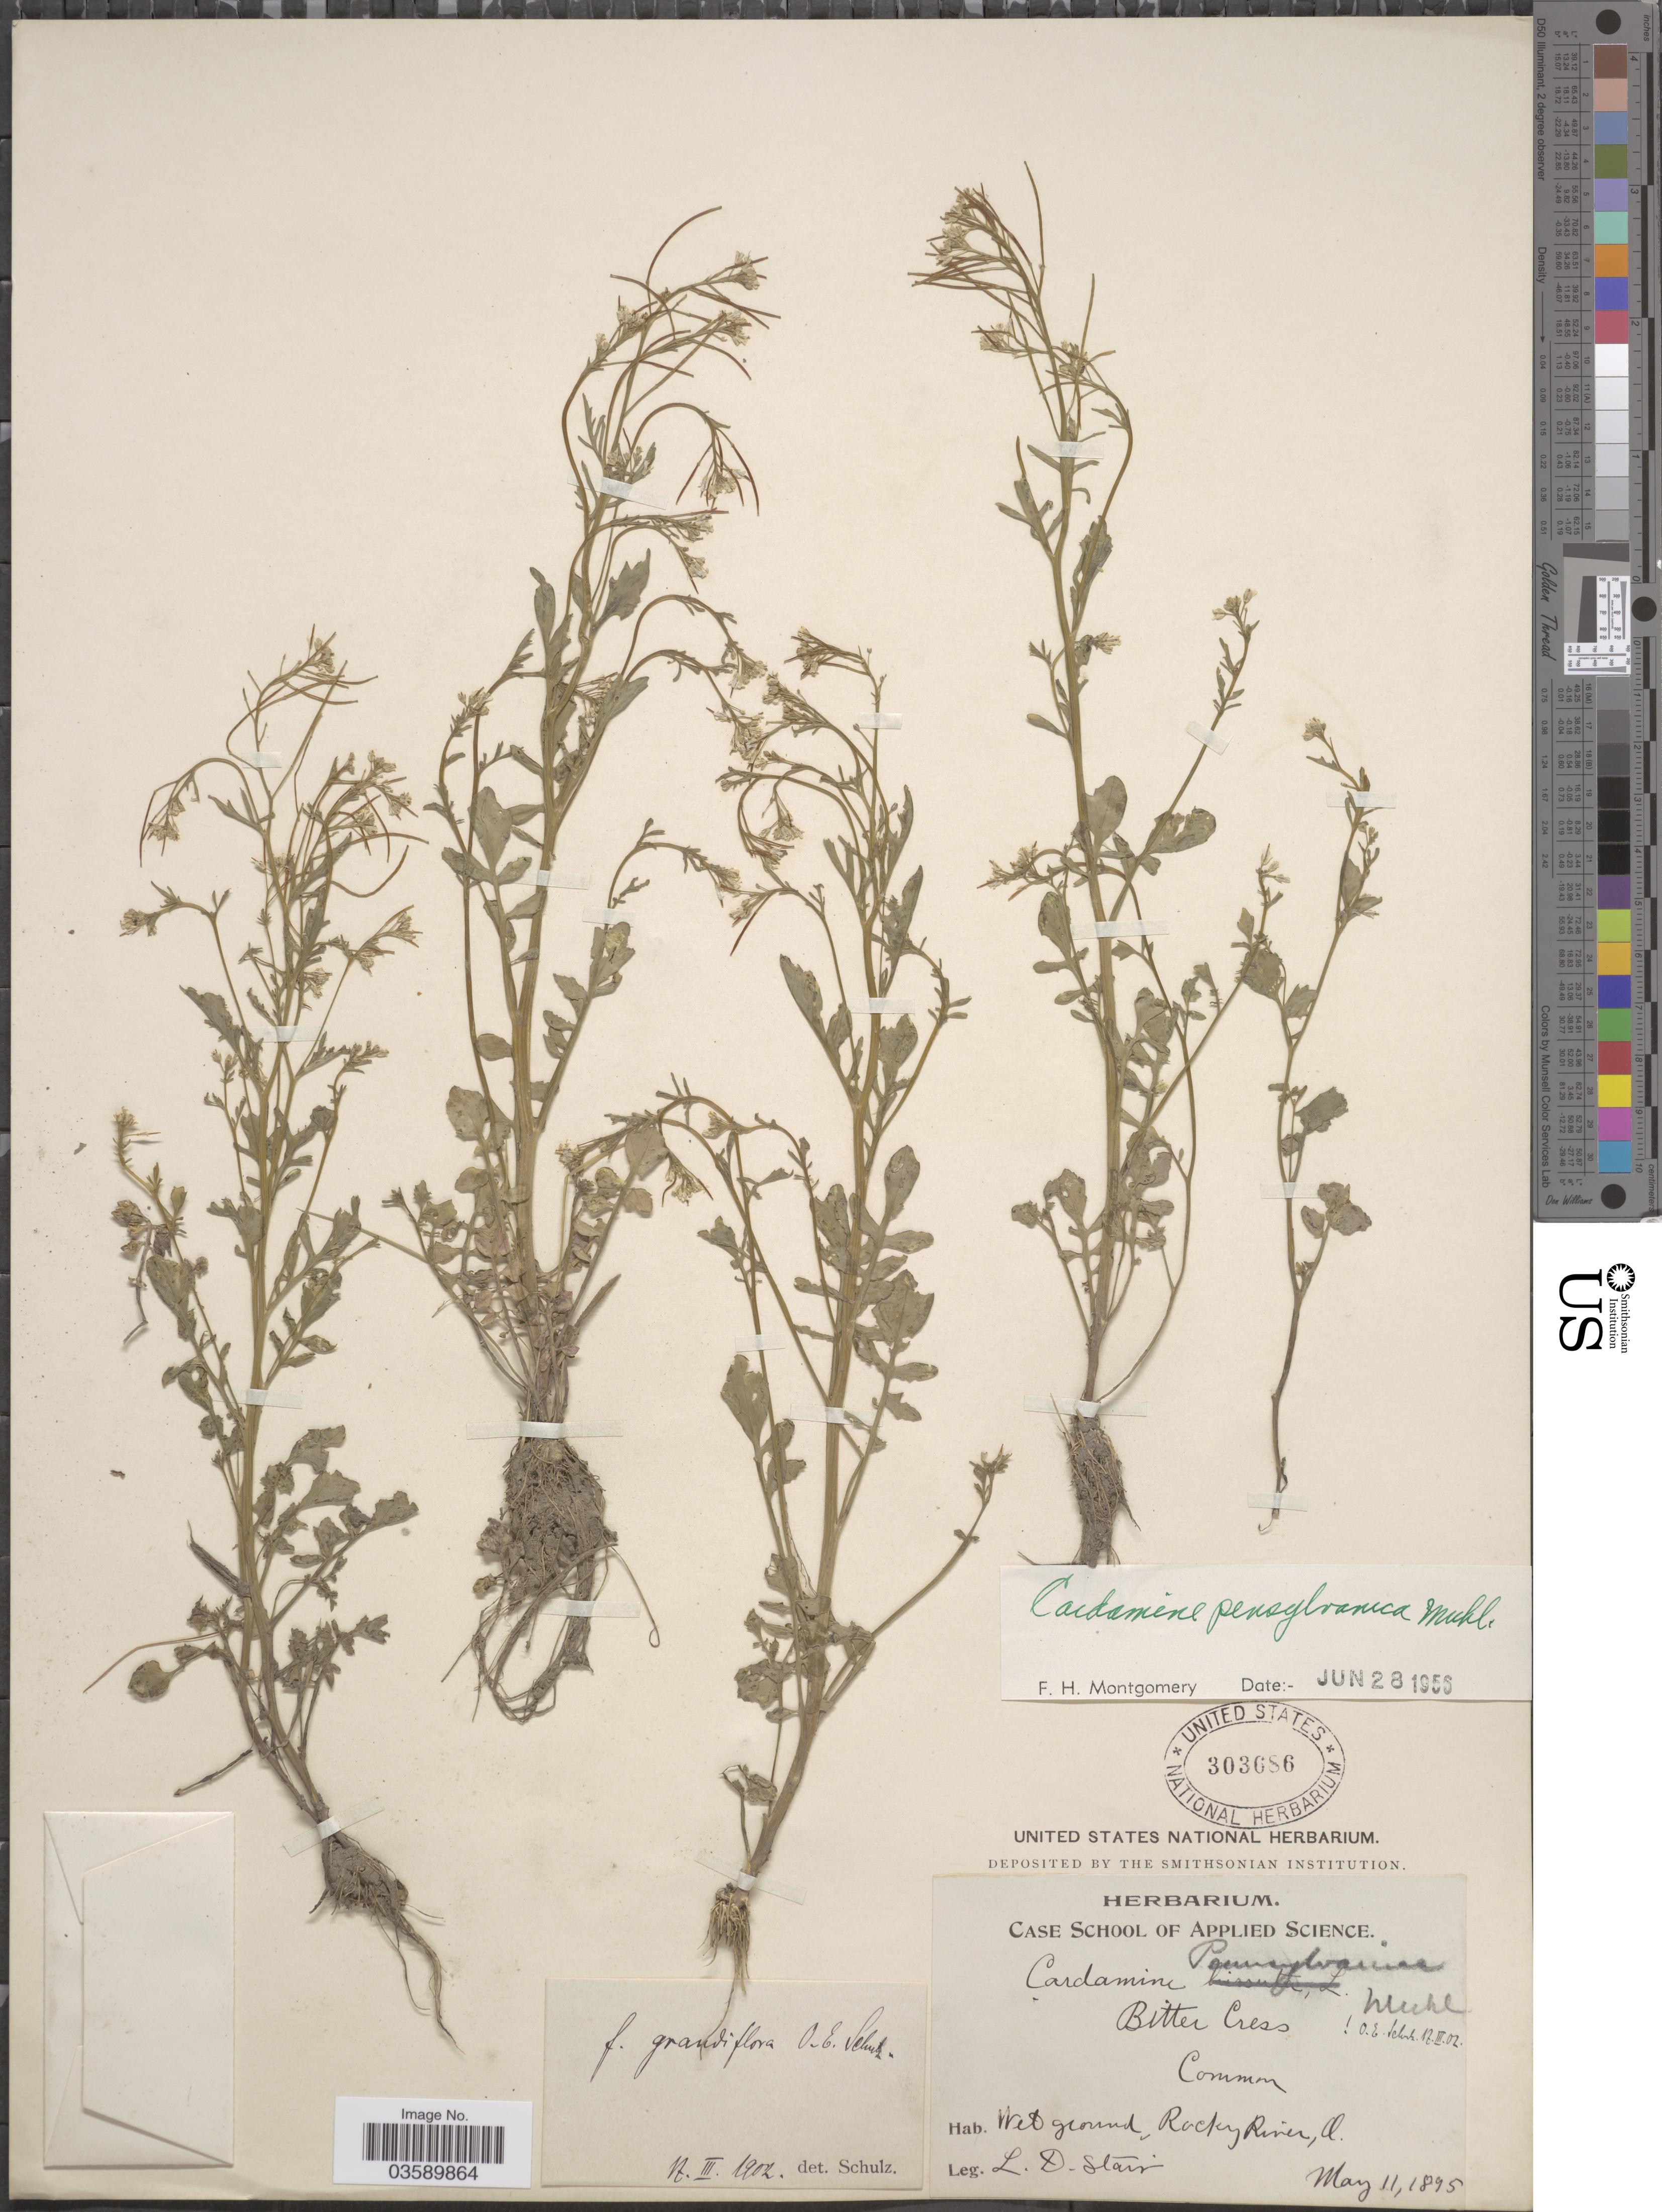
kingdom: Plantae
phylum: Tracheophyta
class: Magnoliopsida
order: Brassicales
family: Brassicaceae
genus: Cardamine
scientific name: Cardamine pensylvanica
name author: Muhl. ex Willd.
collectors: L. Stair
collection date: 1895-05-11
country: United States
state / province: Ohio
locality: Bitter Cress. [unsure placement] Rocky River.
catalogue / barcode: US 303686